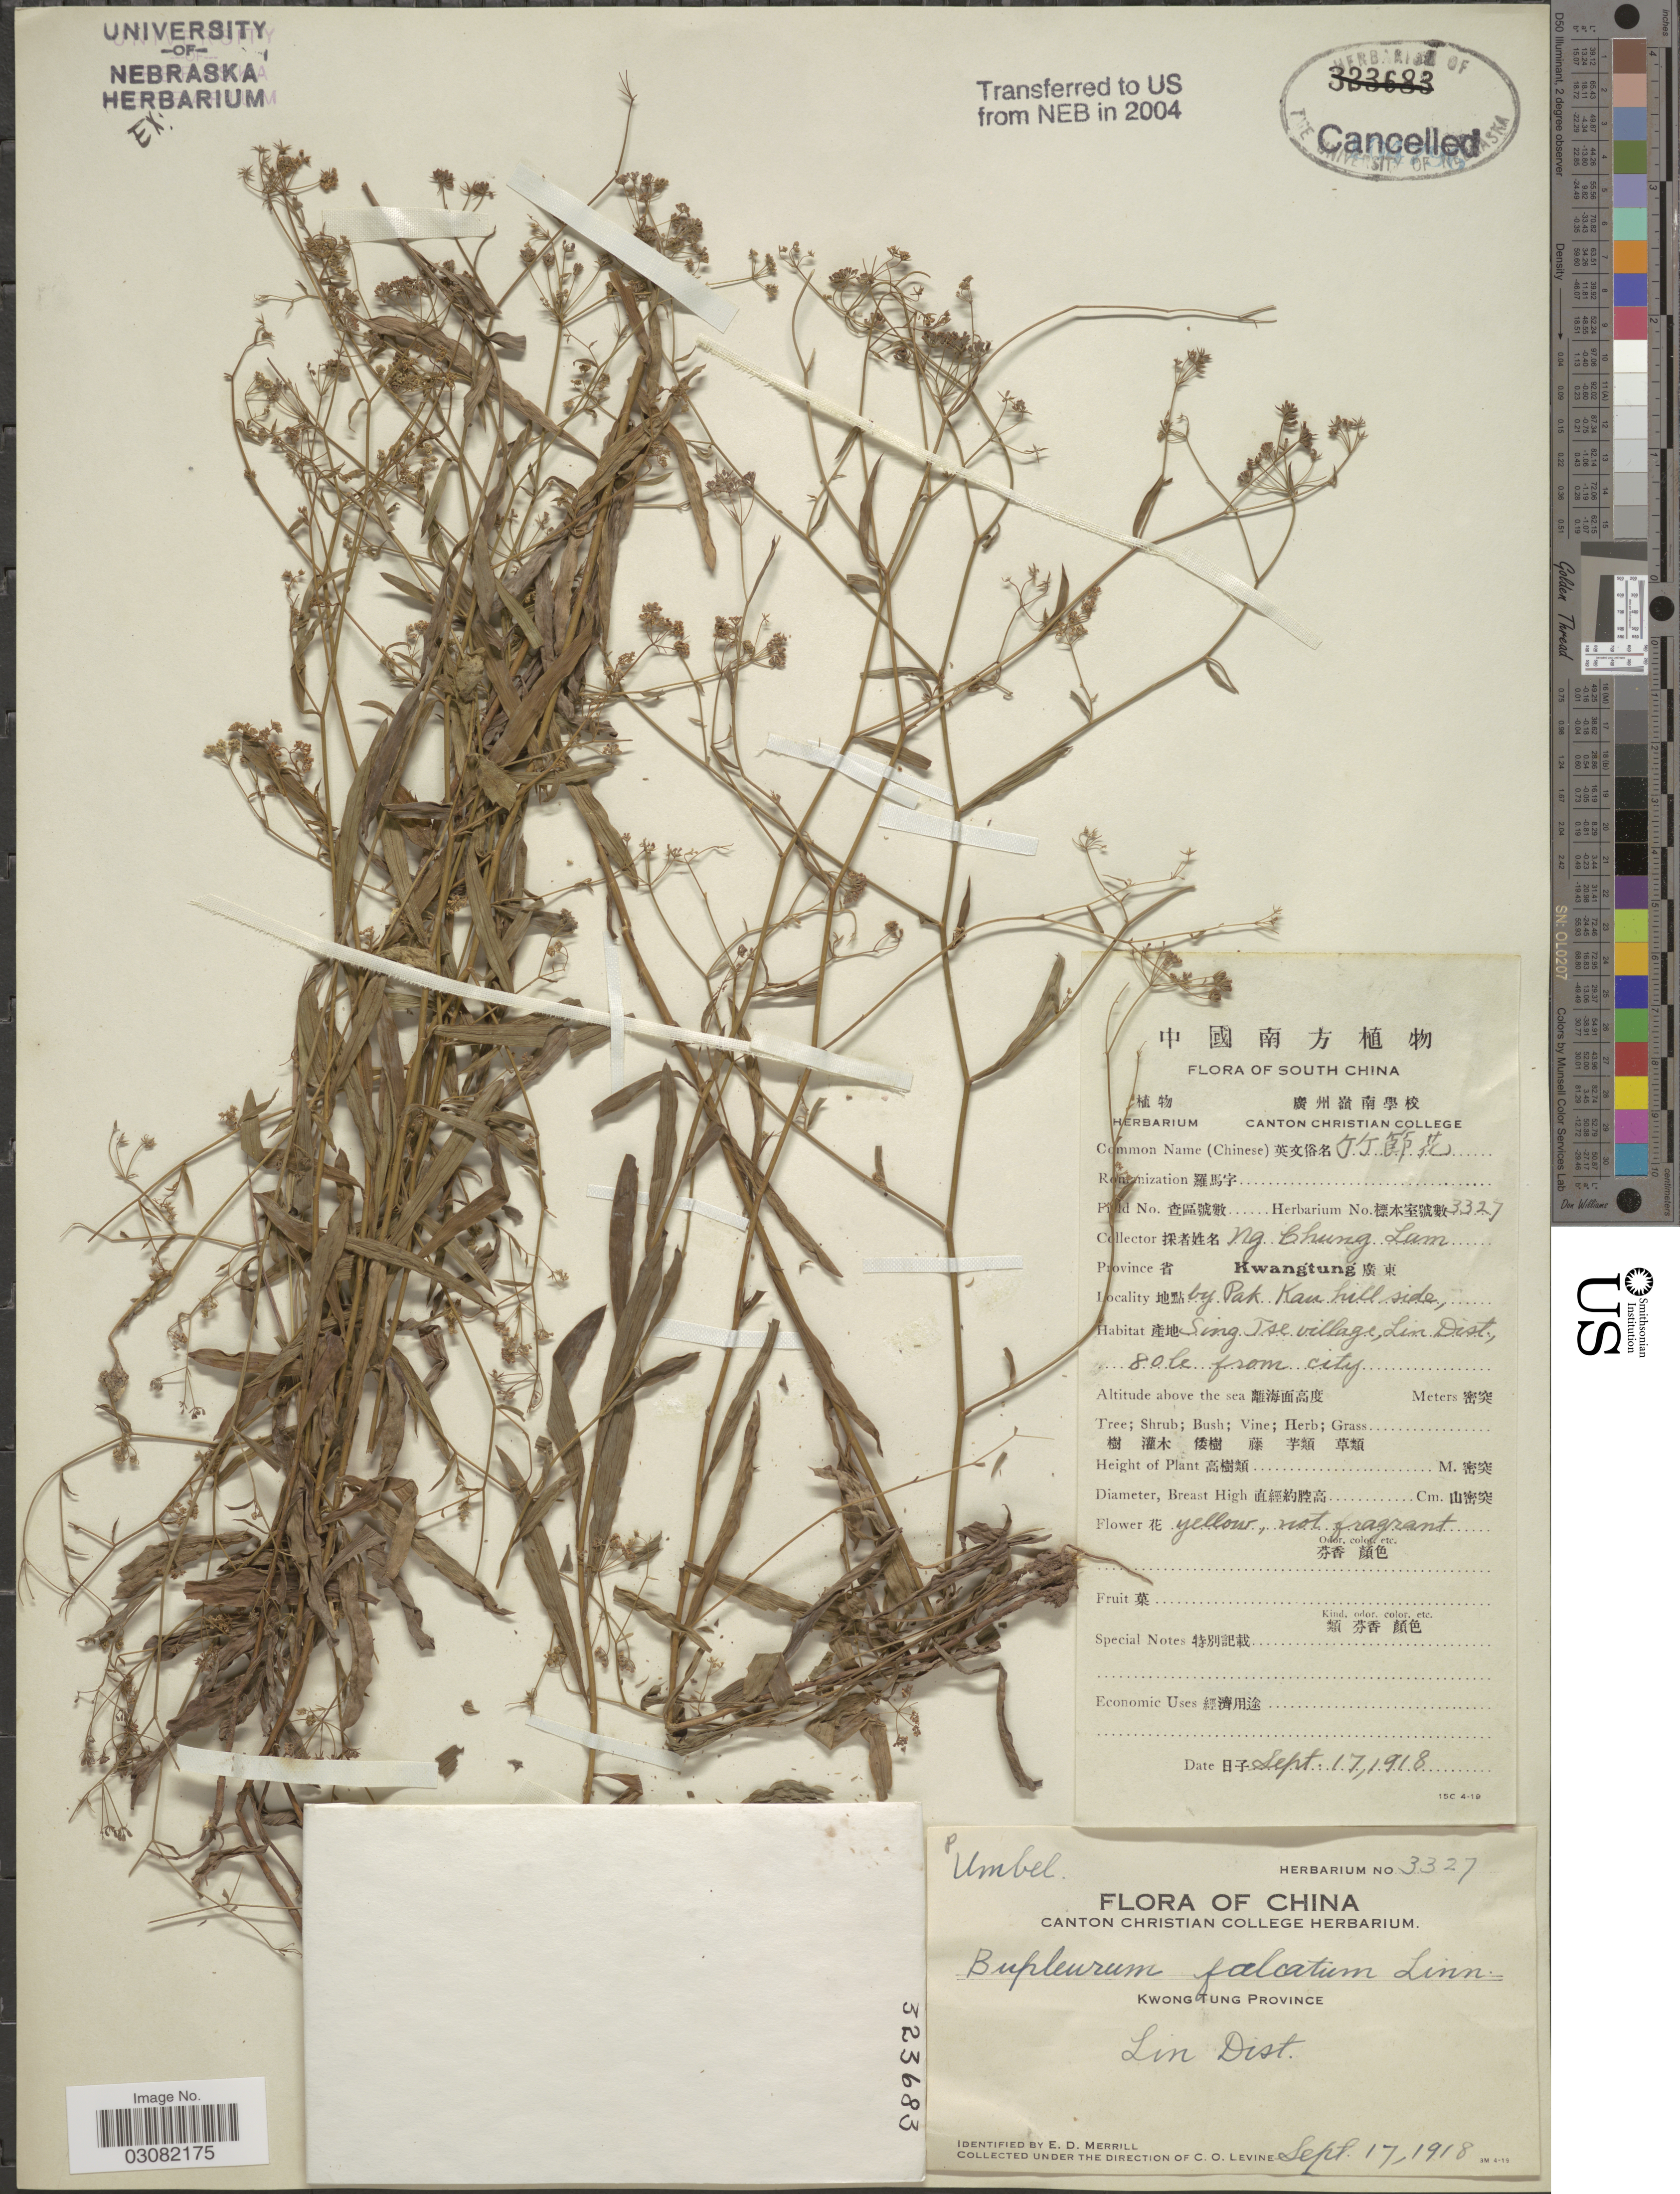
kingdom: Plantae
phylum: Tracheophyta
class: Magnoliopsida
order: Apiales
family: Apiaceae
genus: Bupleurum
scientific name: Bupleurum falcatum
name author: L.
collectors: C. L. Ng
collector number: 3327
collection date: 1918-09-17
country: China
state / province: Guangdong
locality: South China, Kwong Tung Province, Lin Dist., by Pak Kan hillside, Sing Tse Village, Lin Dist., 80le from city.